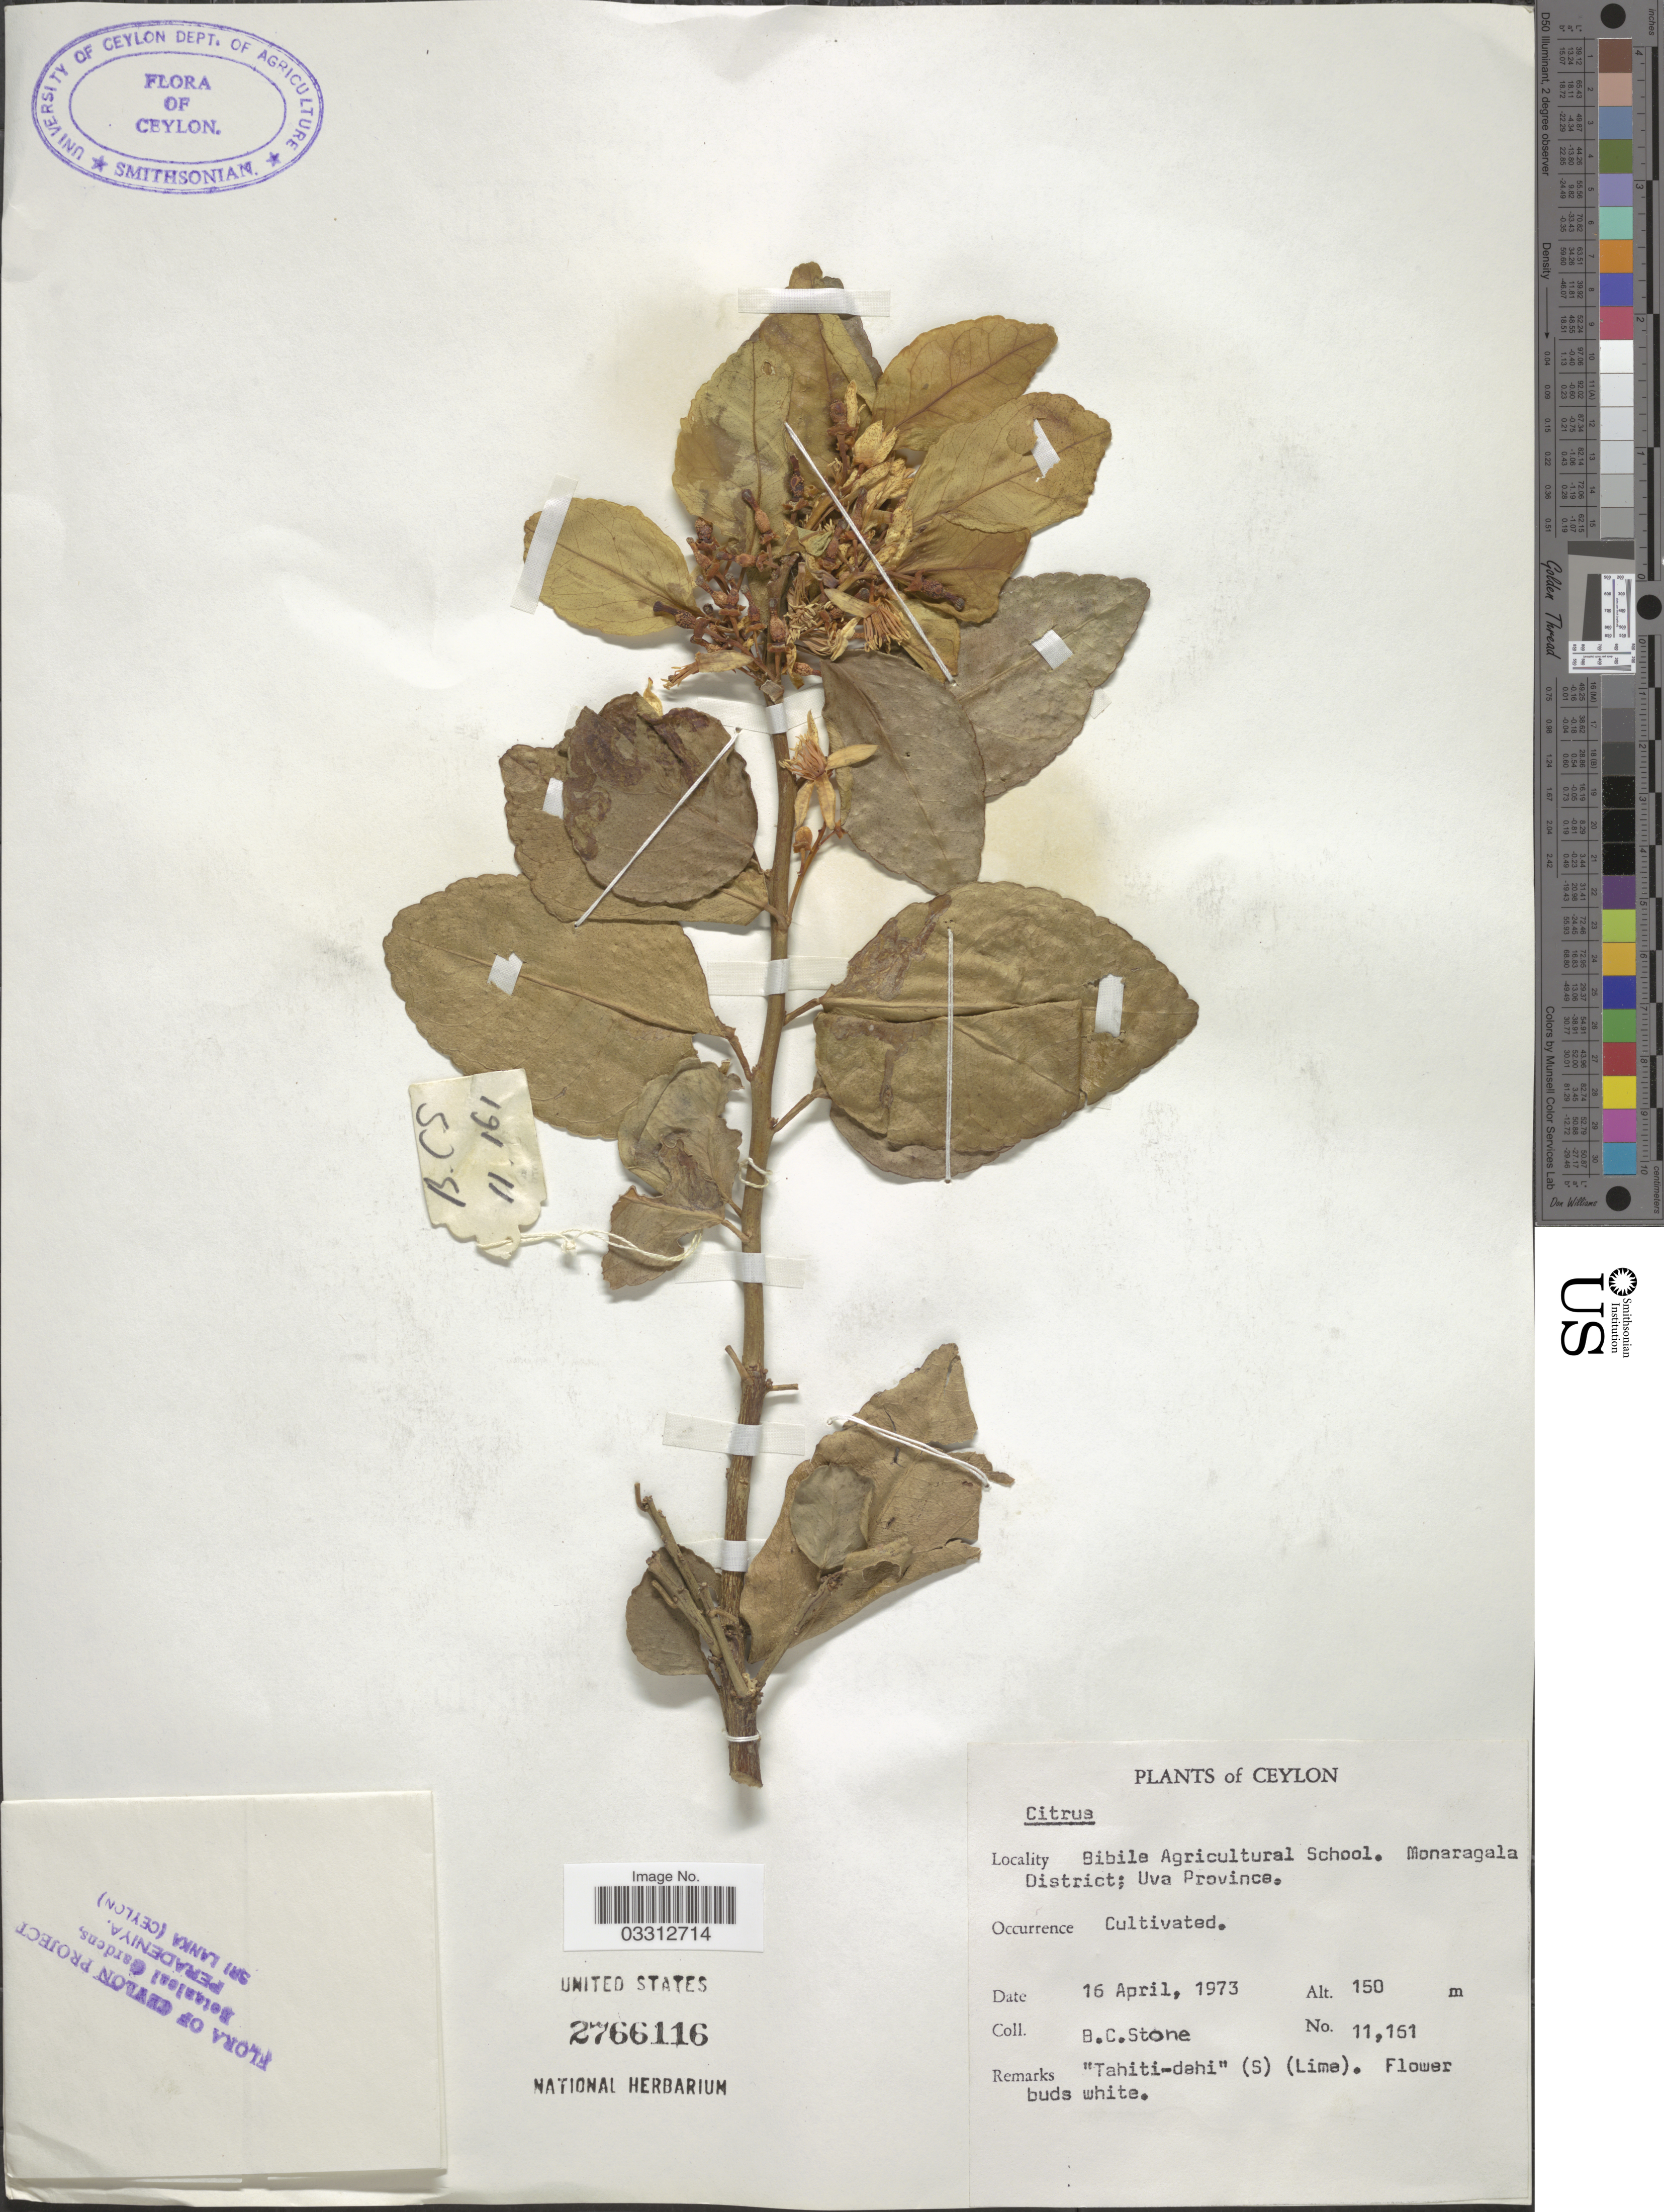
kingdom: Plantae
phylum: Tracheophyta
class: Magnoliopsida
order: Sapindales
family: Rutaceae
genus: Citrus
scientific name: Citrus x limon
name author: (L.) Osbeck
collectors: B. C. Stone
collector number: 11161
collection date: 1973-04-16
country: Sri Lanka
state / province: Uva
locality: Ceylon, Bibile Agricultural School. Monaragala District.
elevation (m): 150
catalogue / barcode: US 2766116